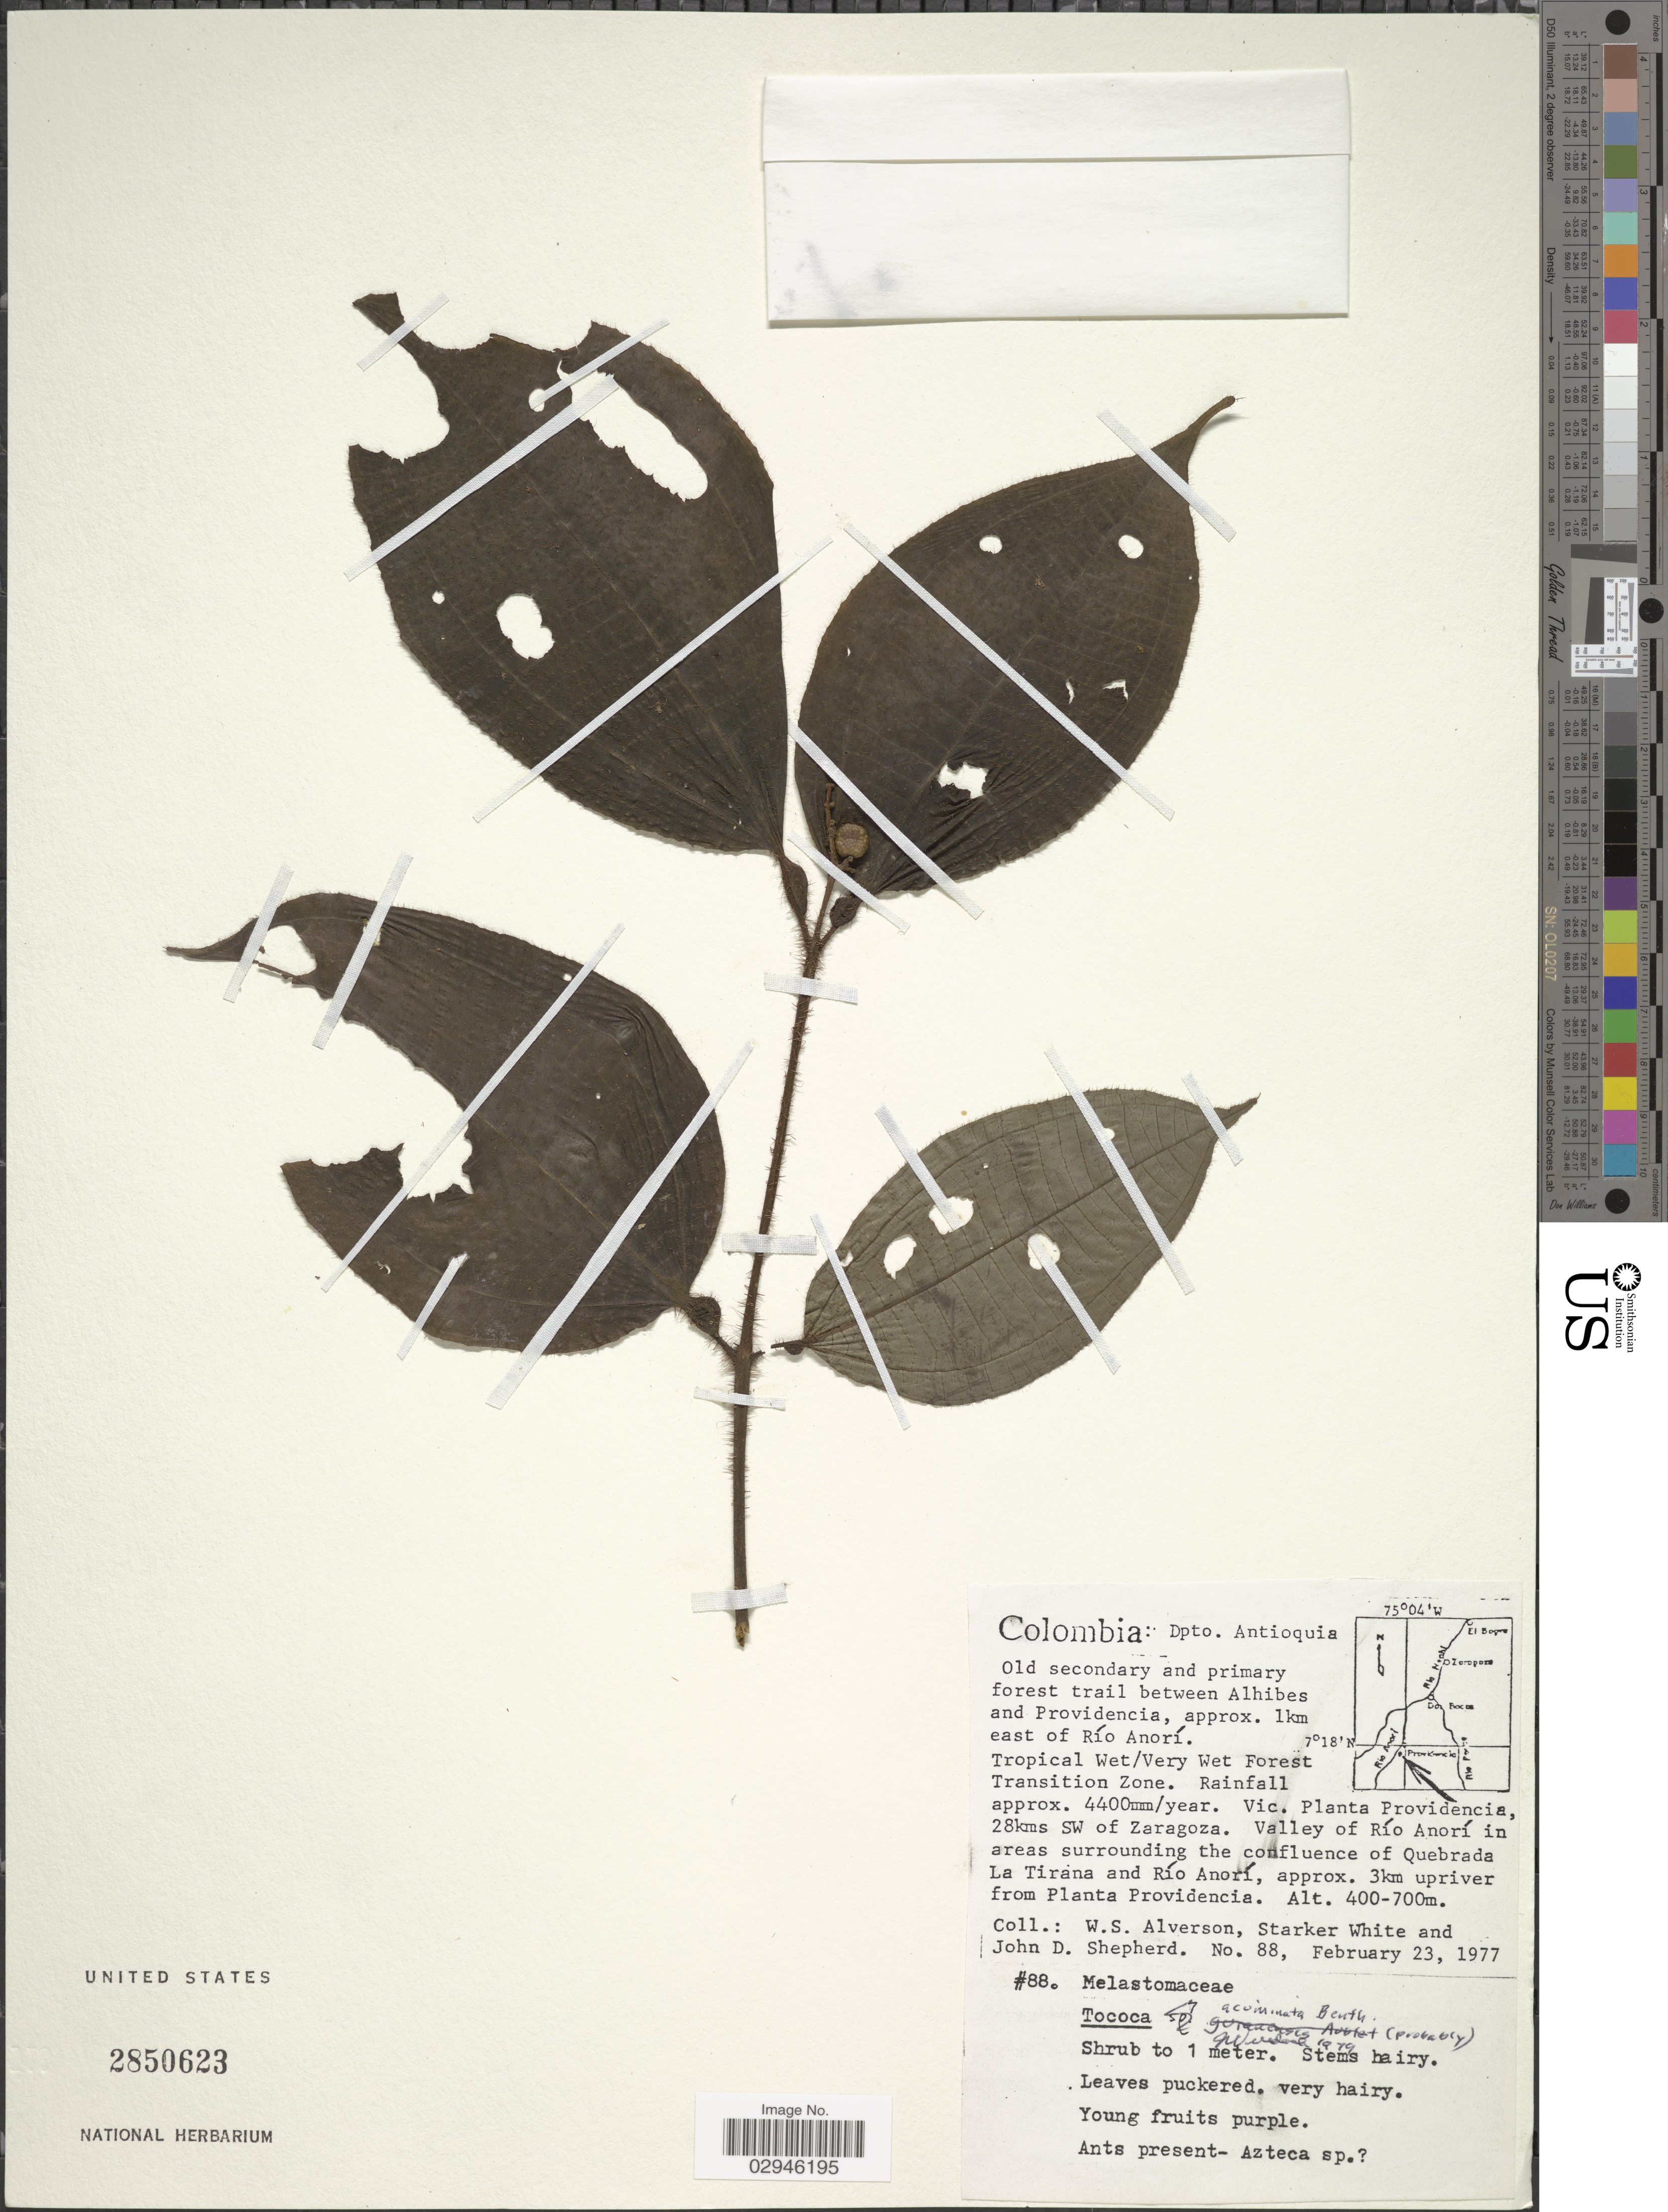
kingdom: Plantae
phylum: Tracheophyta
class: Magnoliopsida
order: Myrtales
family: Melastomataceae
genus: Tococa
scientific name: Tococa acuminata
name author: Benth.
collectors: W. S. Alverson, S. White & J. D. Shepherd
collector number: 88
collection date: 1977-02-23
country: Colombia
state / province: Antioquia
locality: Dpto. Antioquia. Old secondary and primary forest trail between Alhibes and Providencia, approx. 1km east of Río Anorí. Vic. Planta Providencia, 28 kms SW of Zaragoza. Valley of Río Anorí in areas surrounding the confluence of Quebrada La Tirana and Río Anorí, approx. 3 km upriver from Planta Providencia.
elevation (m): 400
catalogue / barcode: US 2850623